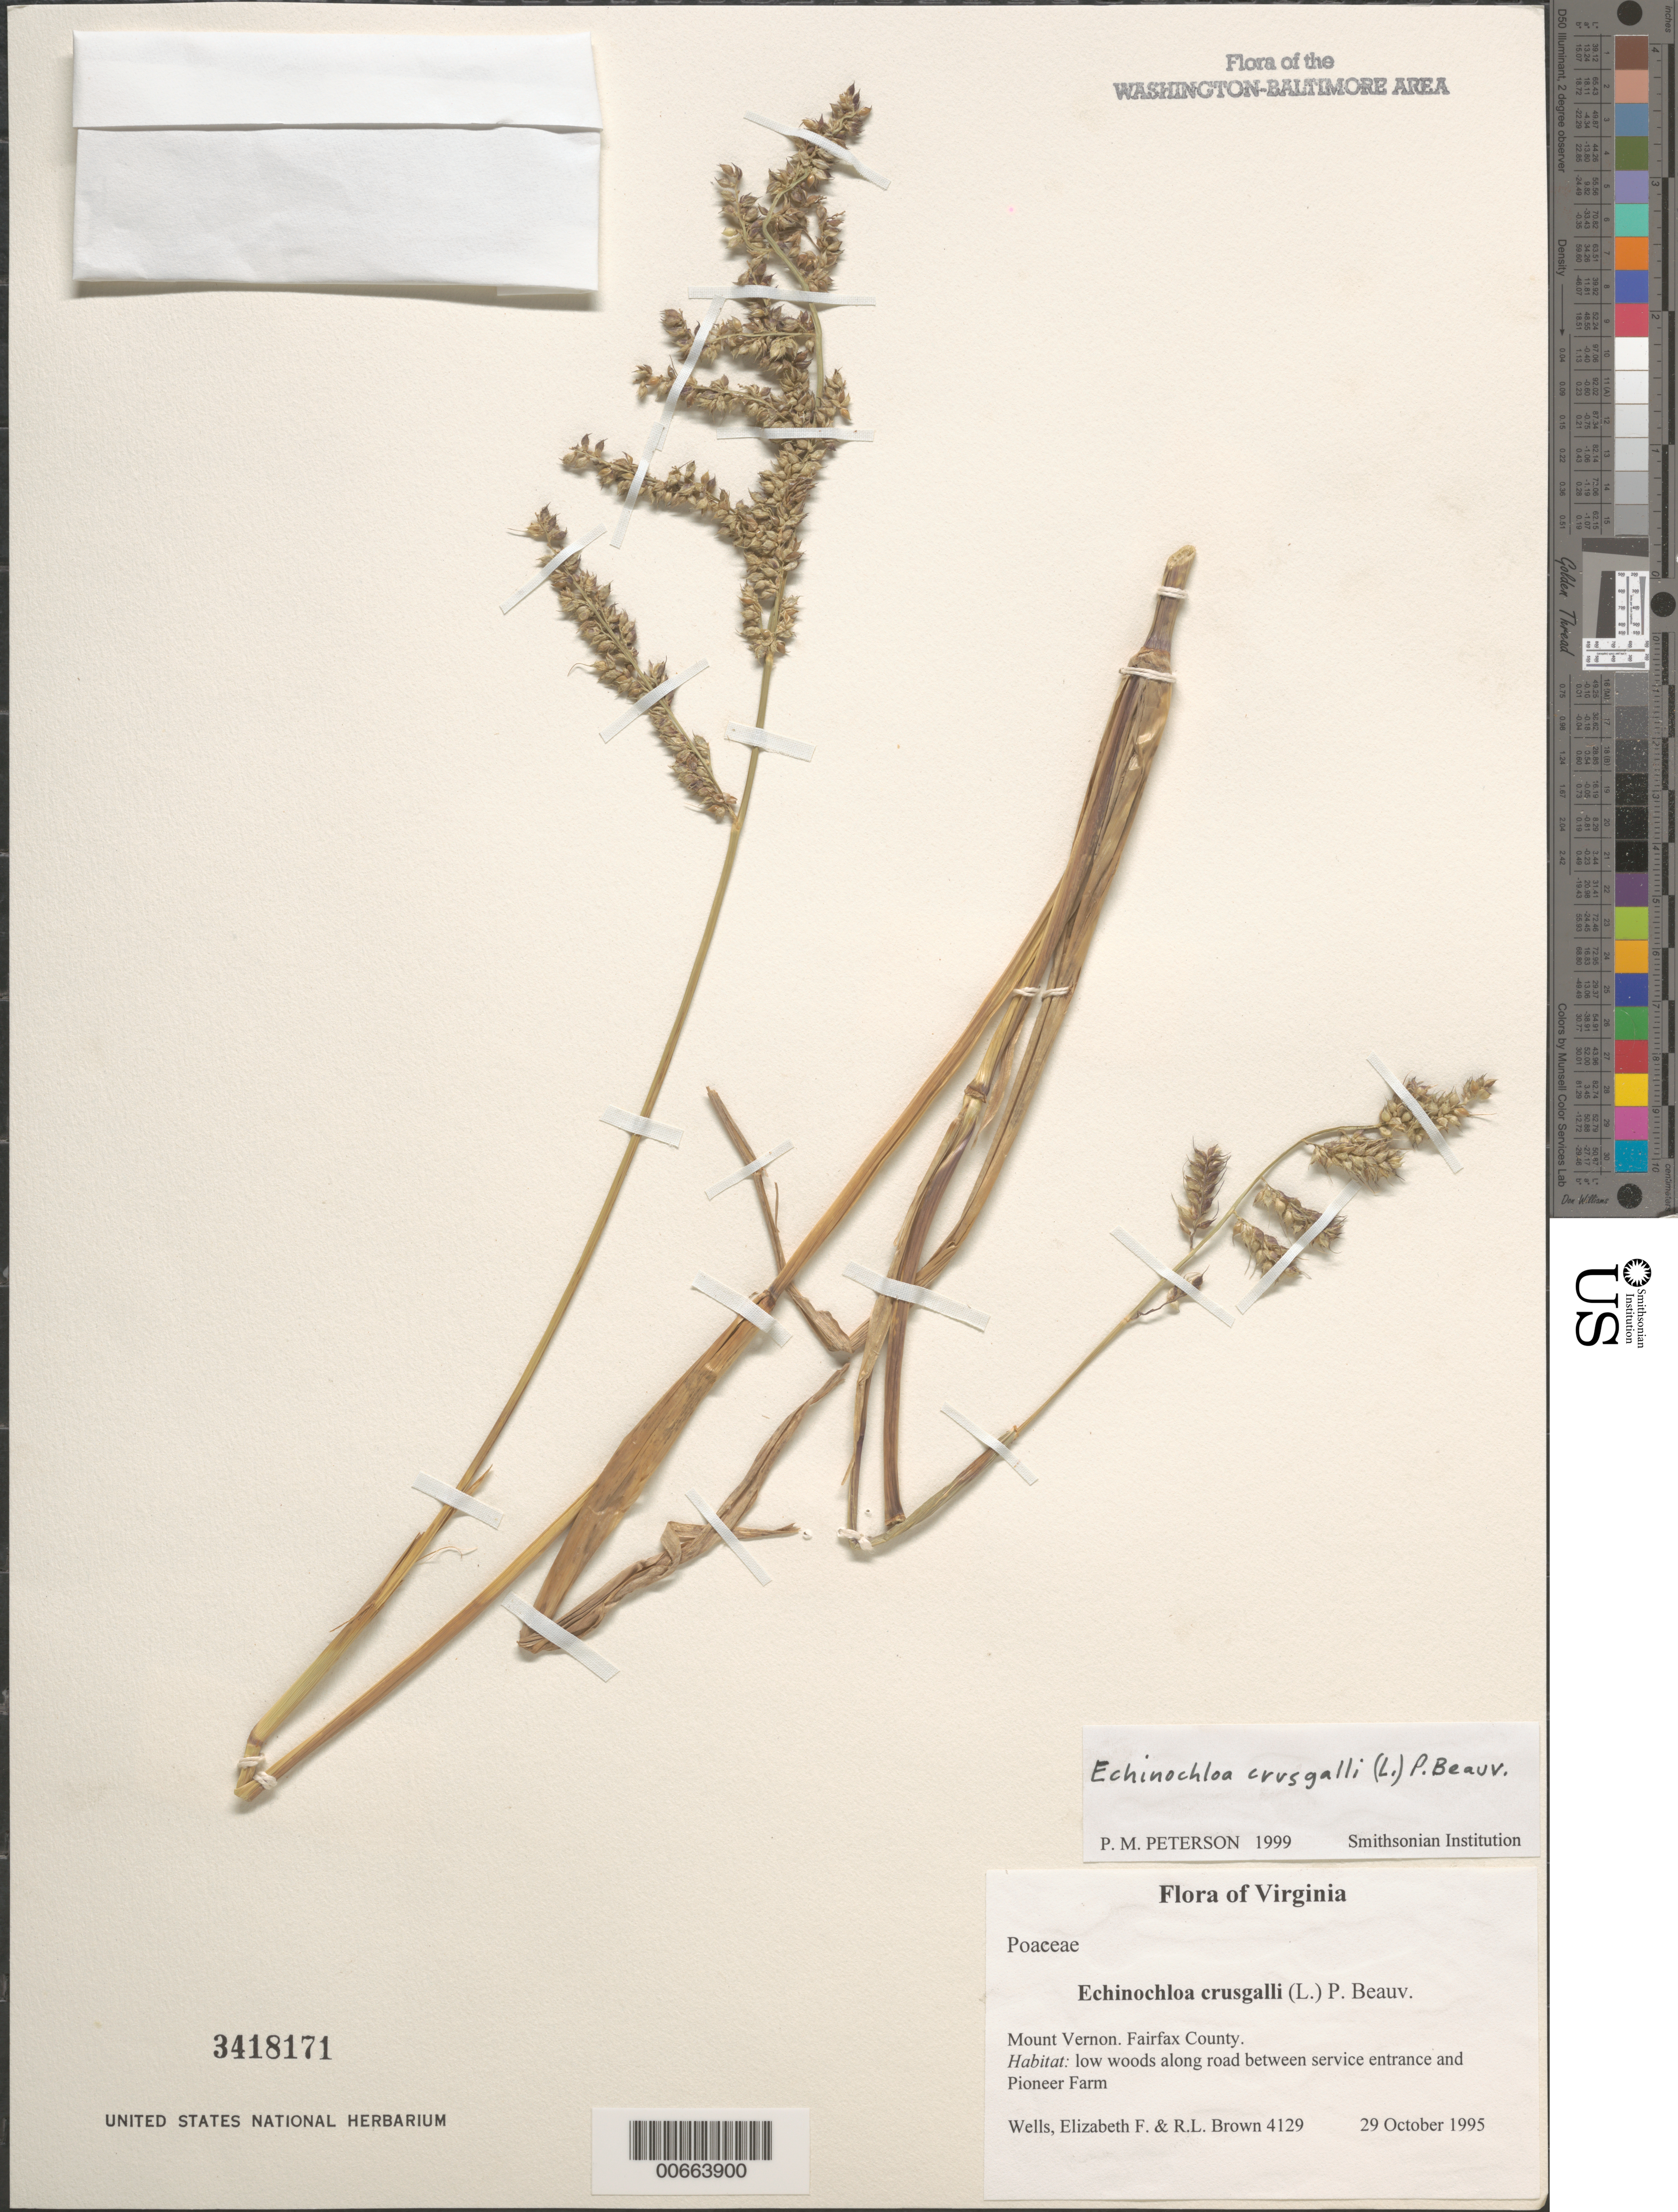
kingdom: Plantae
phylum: Tracheophyta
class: Liliopsida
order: Poales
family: Poaceae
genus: Echinochloa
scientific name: Echinochloa crus-galli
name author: (L.) P. Beauv.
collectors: E. F. Wells & R. L. Brown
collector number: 4129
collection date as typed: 29 Oct 1995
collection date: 1995-10-29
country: United States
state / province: Virginia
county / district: Fairfax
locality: Mount Vernon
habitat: low woods along road between service entrance and Pioneer Farm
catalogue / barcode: US 3418171